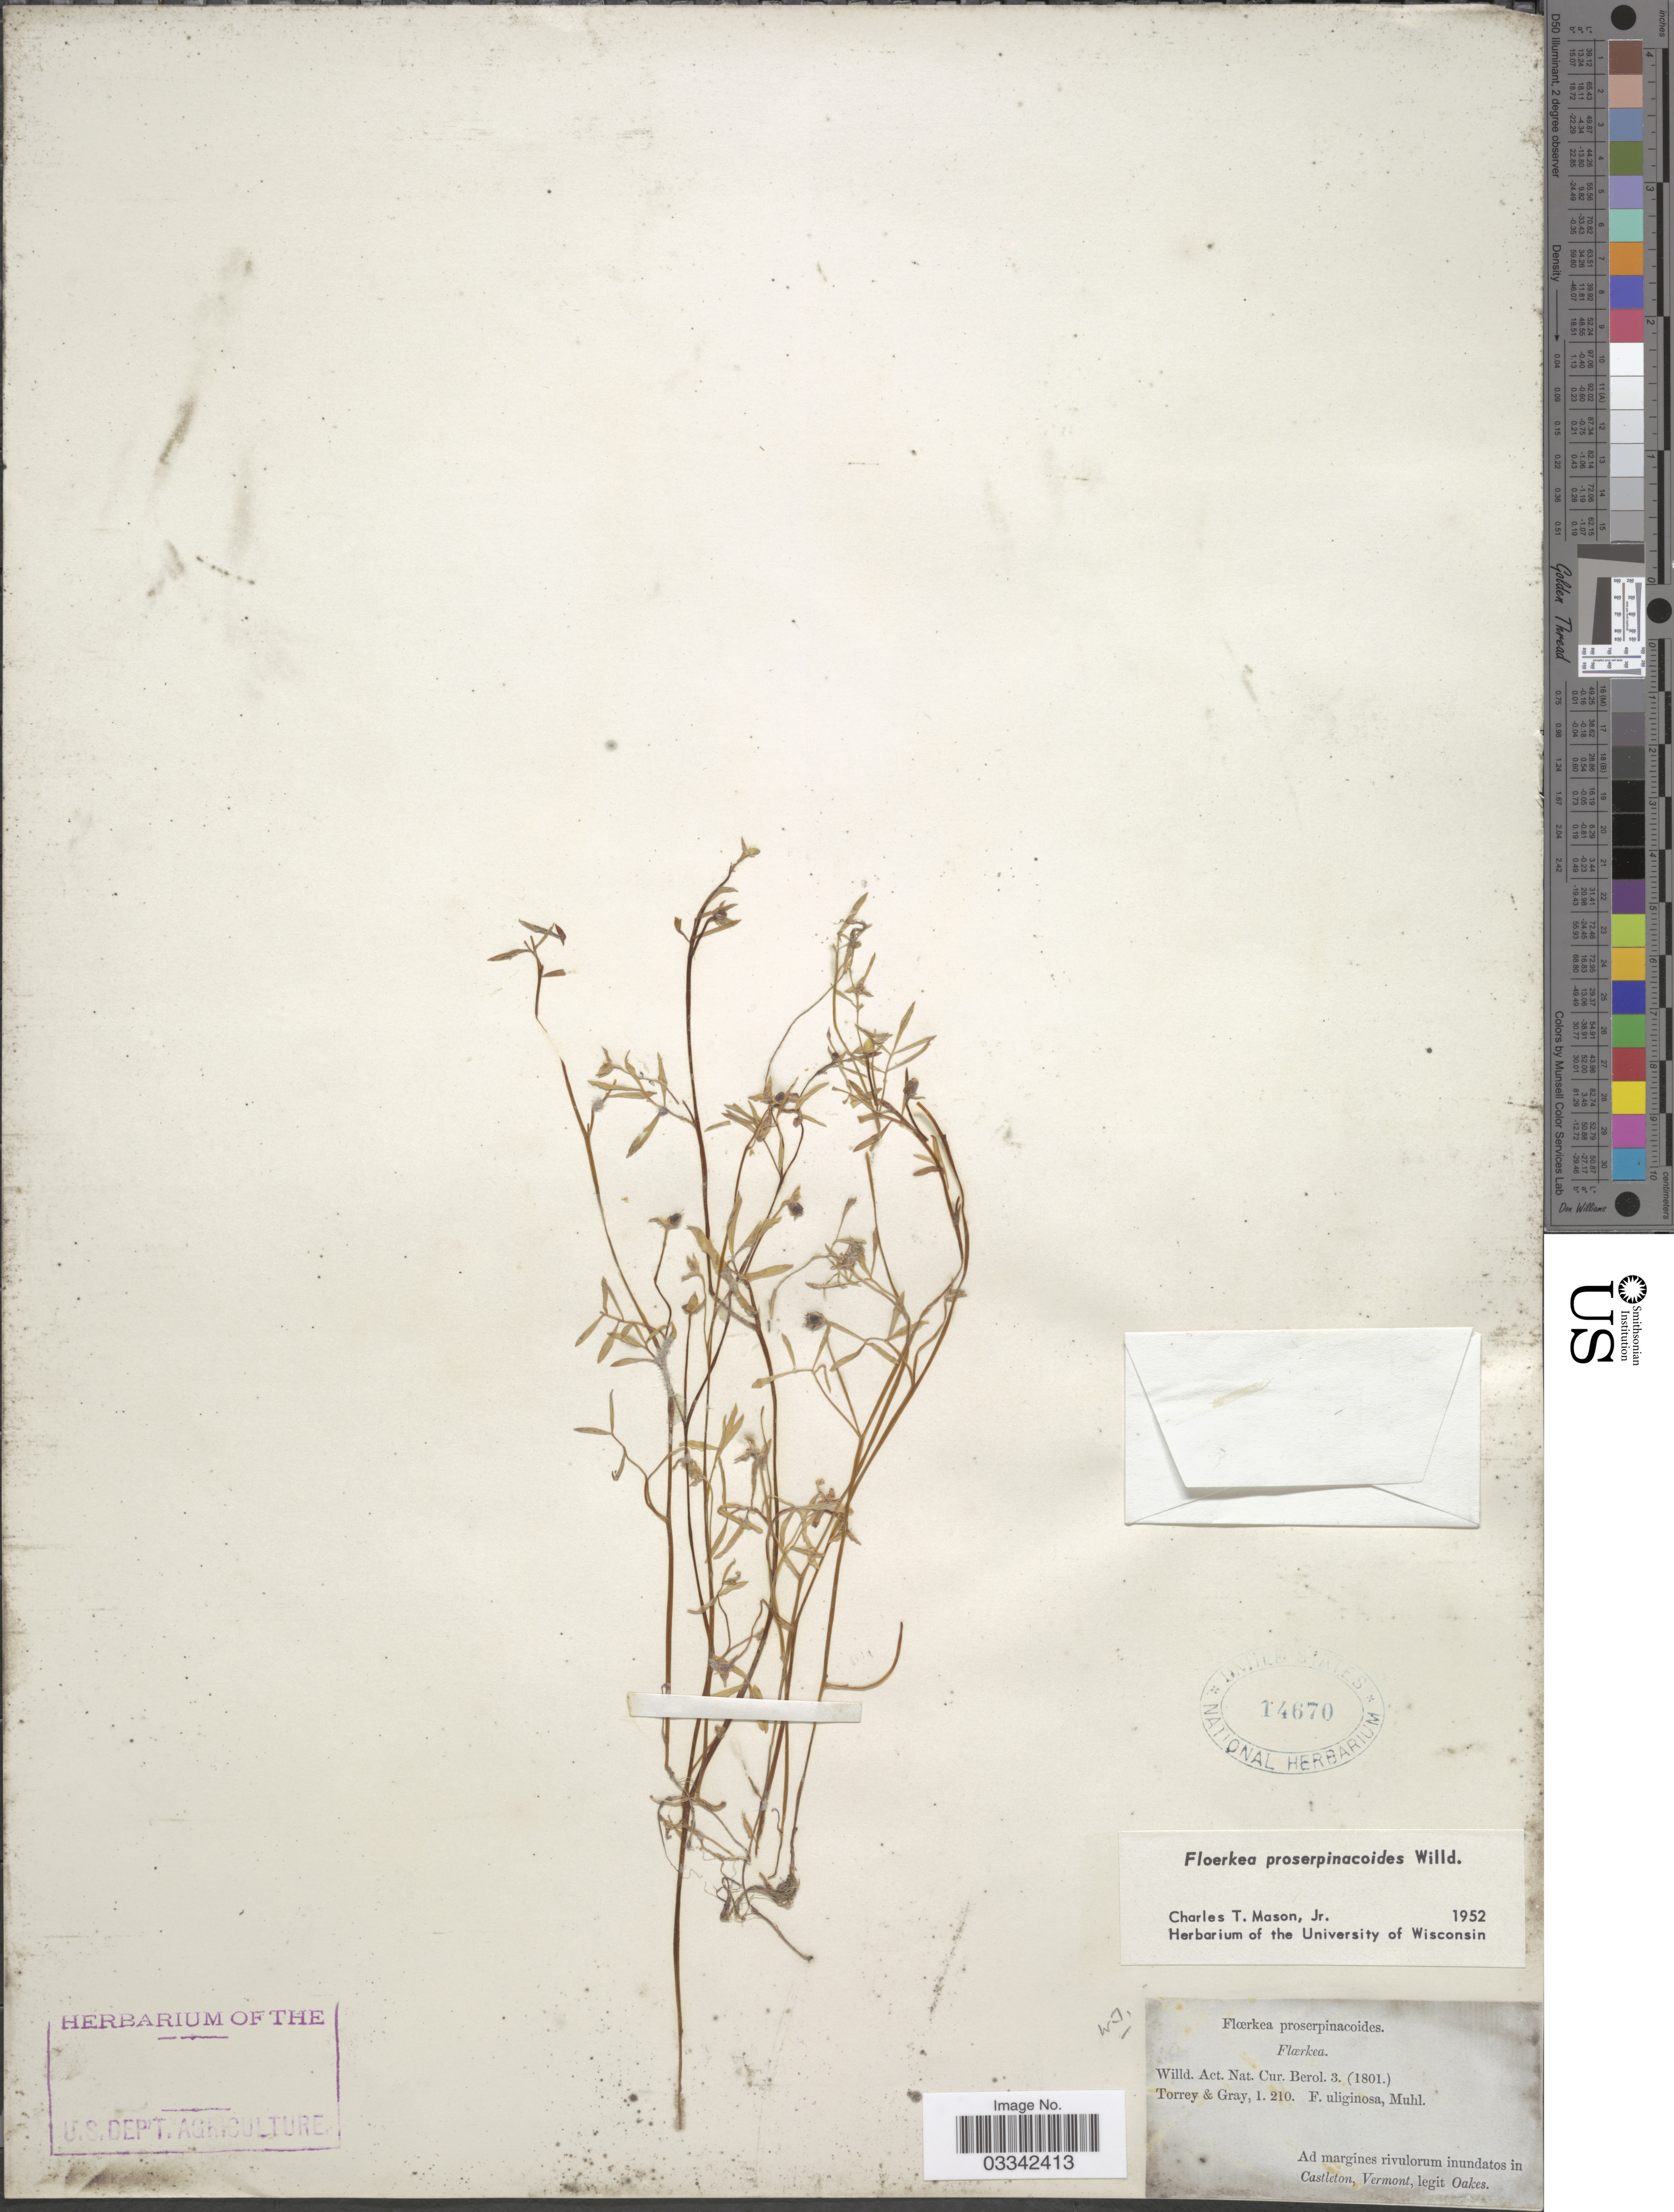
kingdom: Plantae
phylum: Tracheophyta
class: Magnoliopsida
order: Brassicales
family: Limnanthaceae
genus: Floerkea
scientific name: Floerkea proserpinacoides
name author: Willd.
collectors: -. Oakes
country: United States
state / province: Vermont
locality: Castleton.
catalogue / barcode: US 14670